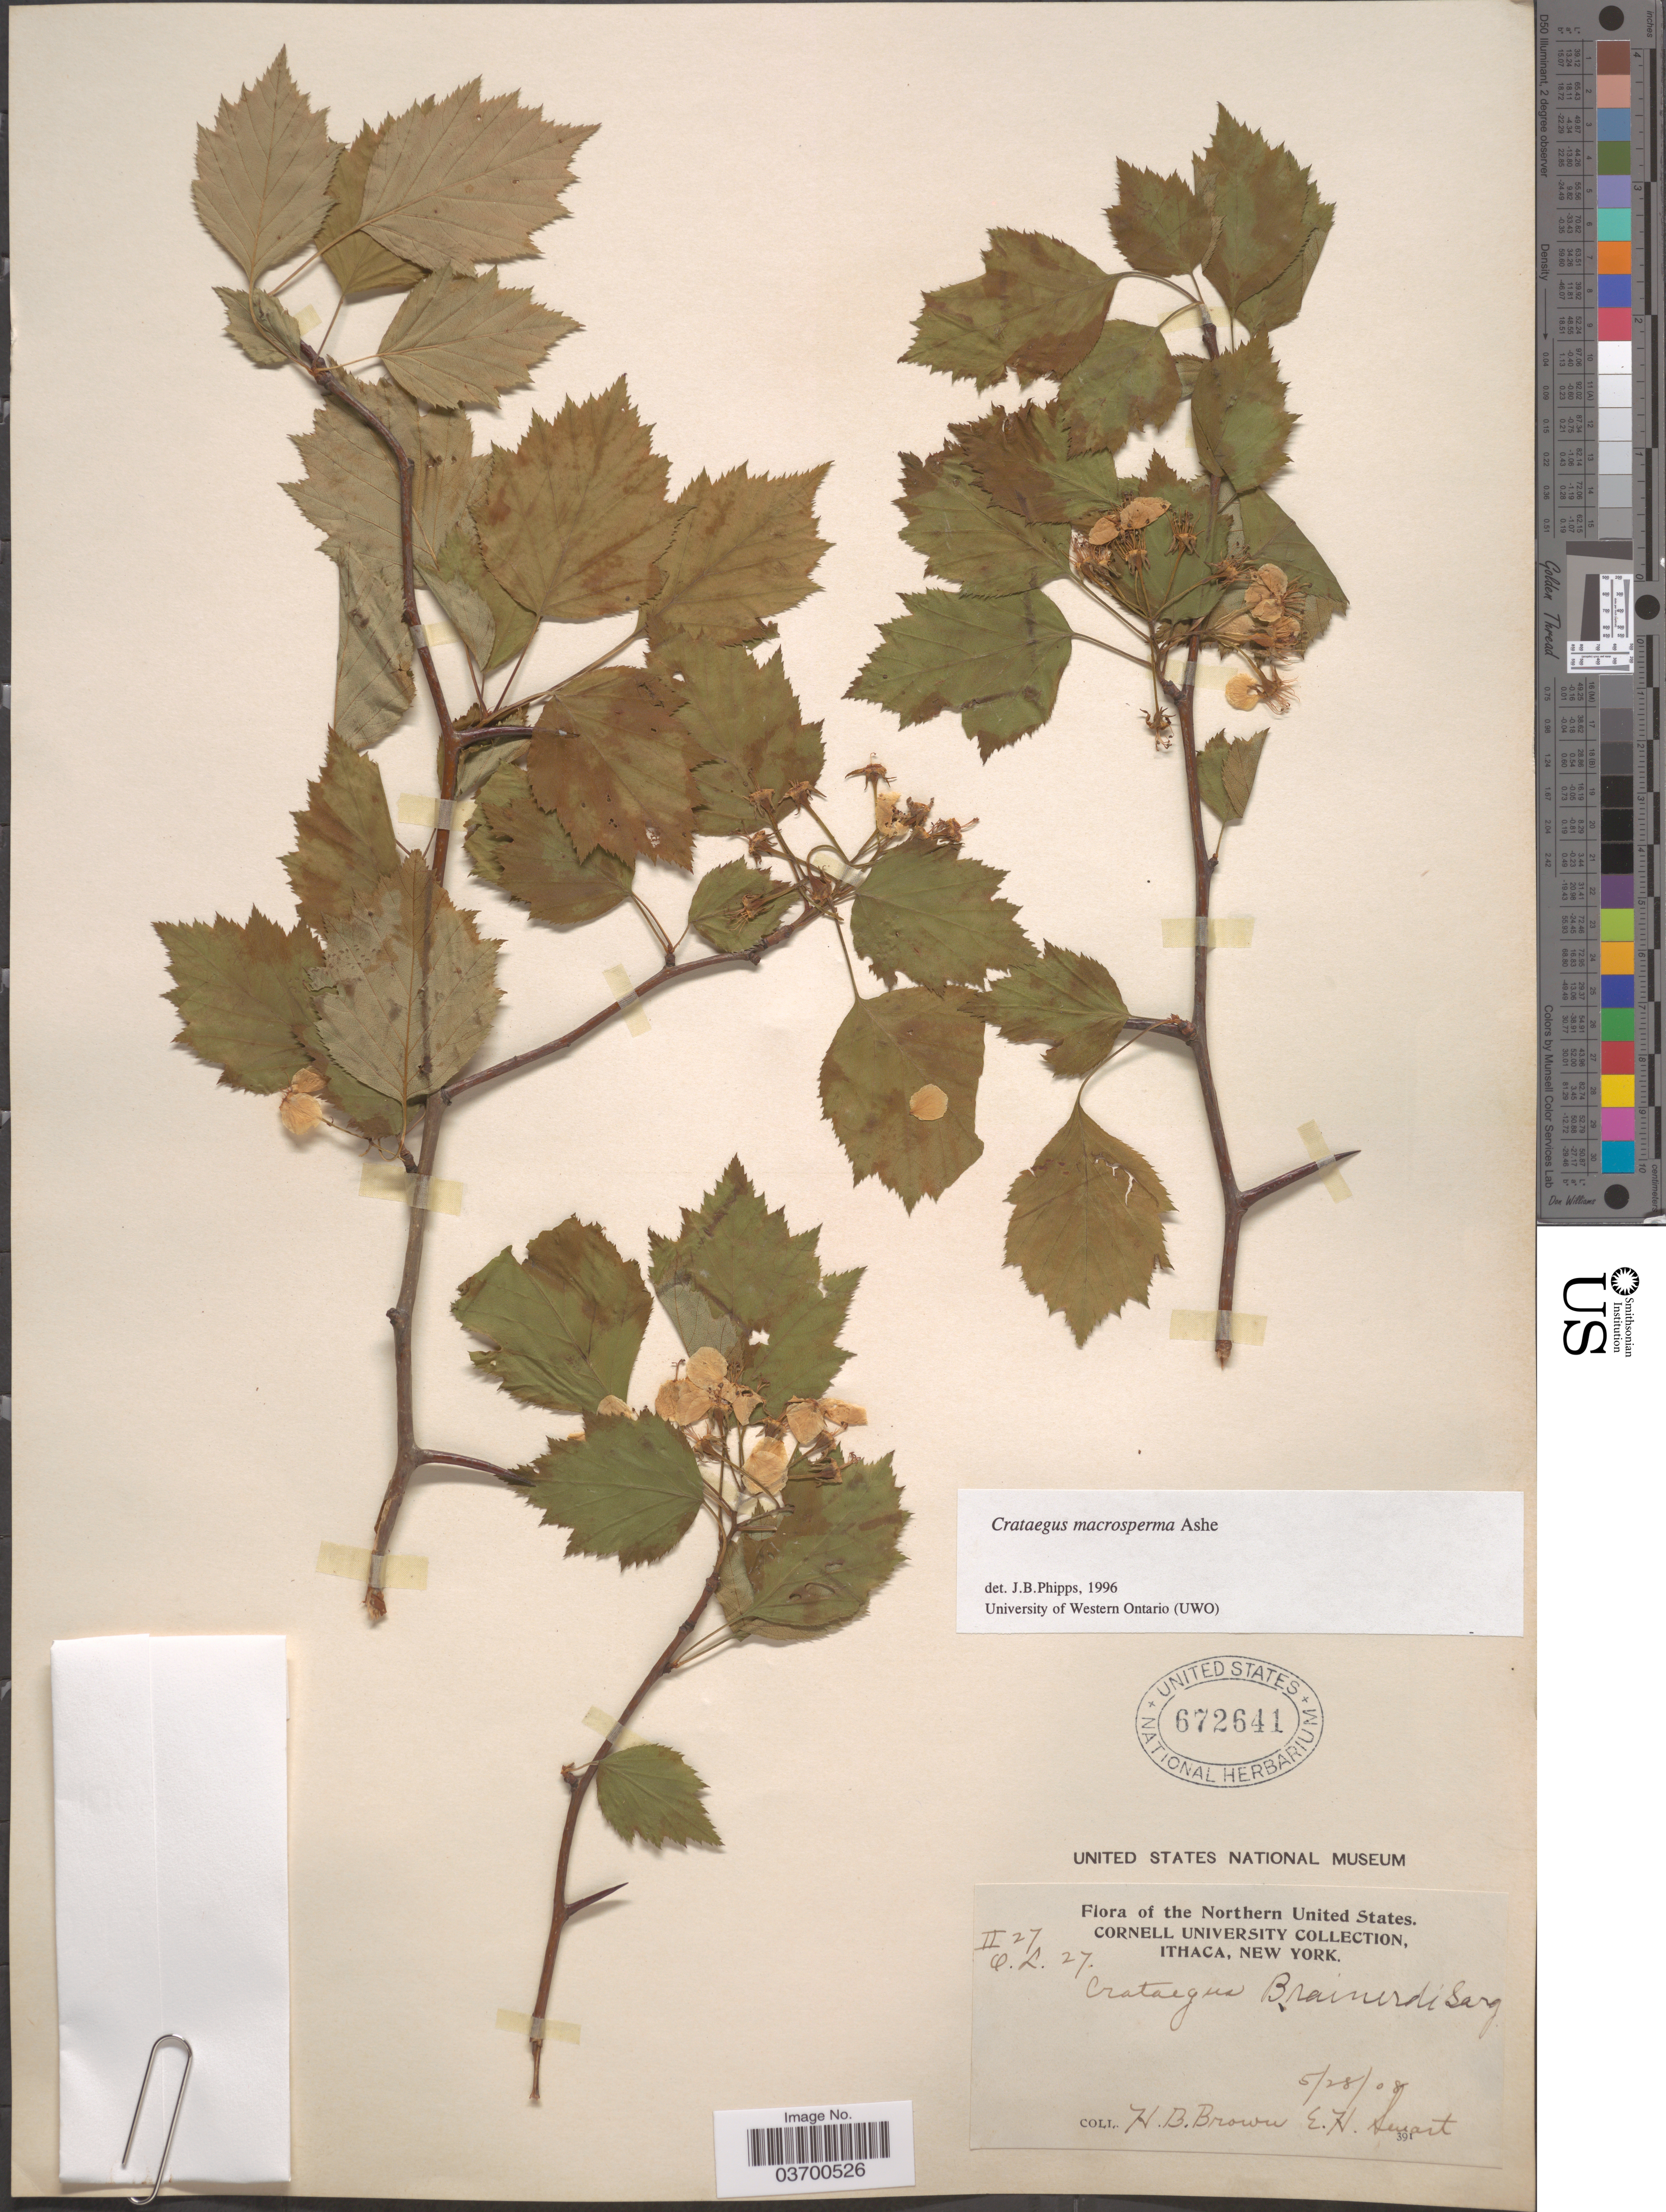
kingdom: Plantae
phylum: Tracheophyta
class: Magnoliopsida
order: Rosales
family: Rosaceae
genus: Crataegus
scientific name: Crataegus macrosperma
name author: Ashe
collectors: H. B. Brown & E. Smart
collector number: II27?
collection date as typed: Transcribed d/m/y: 28/5/8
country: United States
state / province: New York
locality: Northern United States. Ithaca.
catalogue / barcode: US 672641